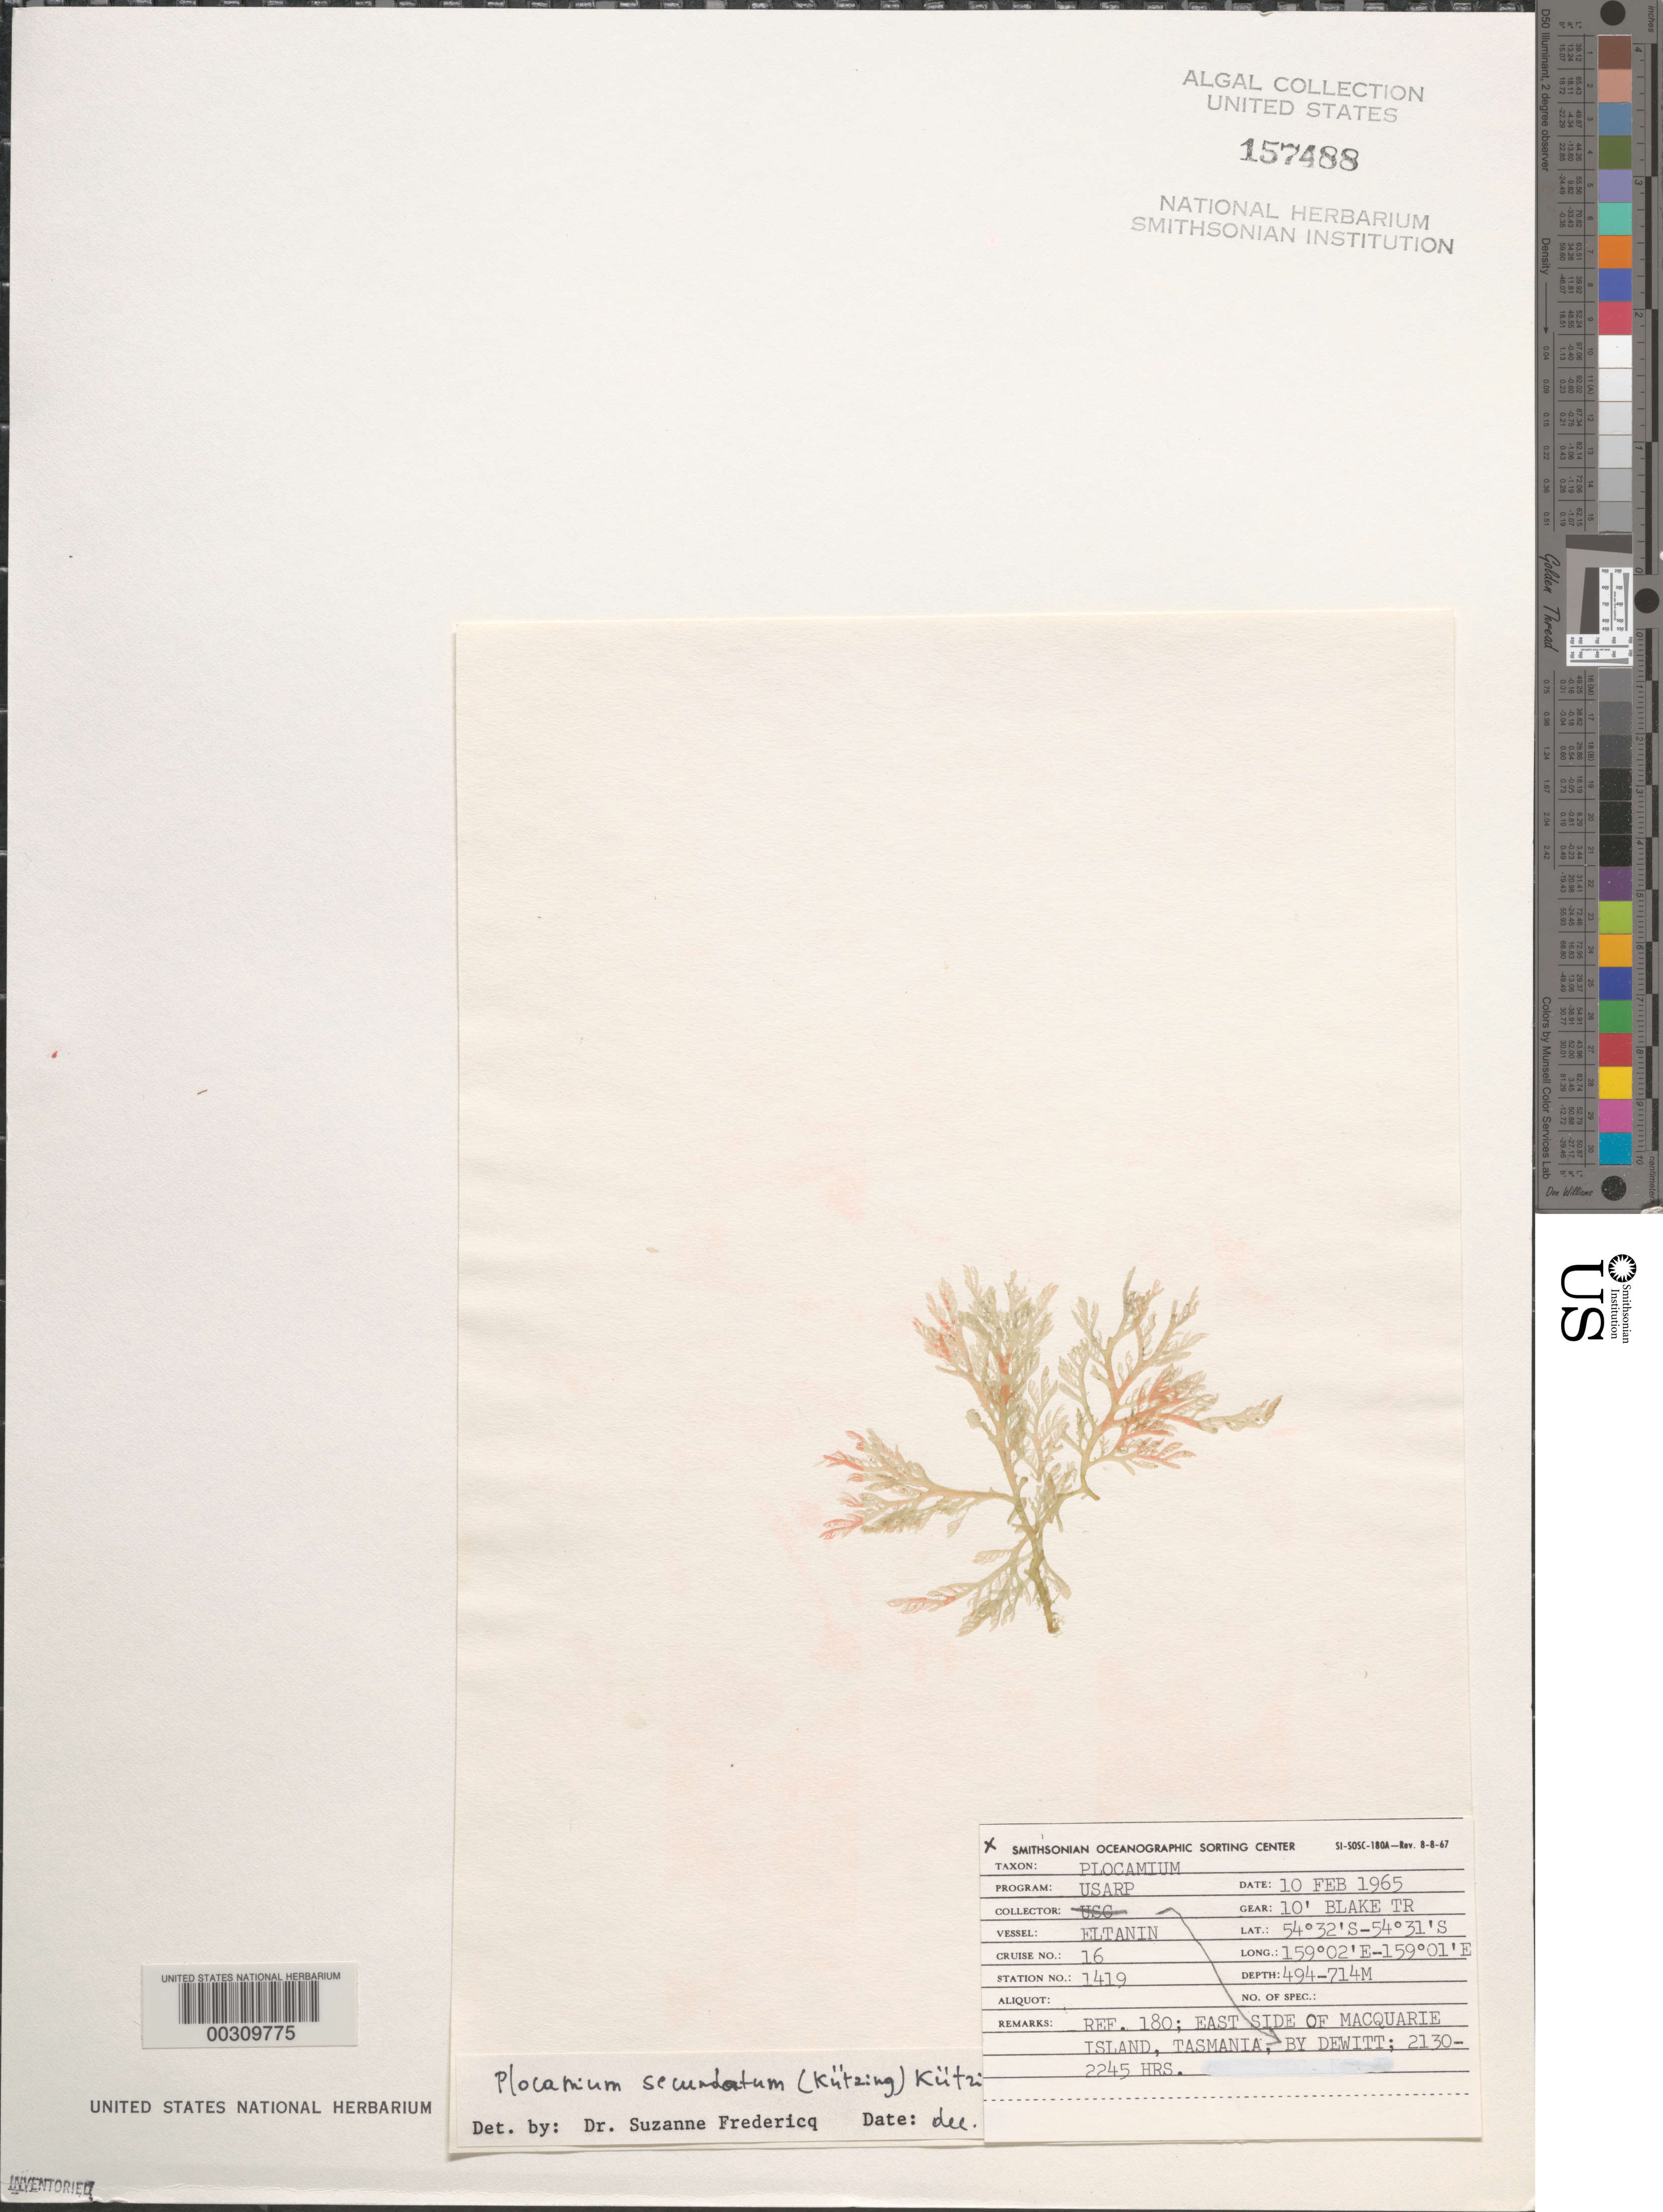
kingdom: Plantae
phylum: Rhodophyta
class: Florideophyceae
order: Plocamiales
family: Plocamiaceae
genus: Plocamium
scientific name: Plocamium secundatum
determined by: Fredericq, S.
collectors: -. Dewitt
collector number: Station 1419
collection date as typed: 10 Feb 1965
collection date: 1965-02-10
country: Australia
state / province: Tasmania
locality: Macquarie island, east side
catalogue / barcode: US 157488